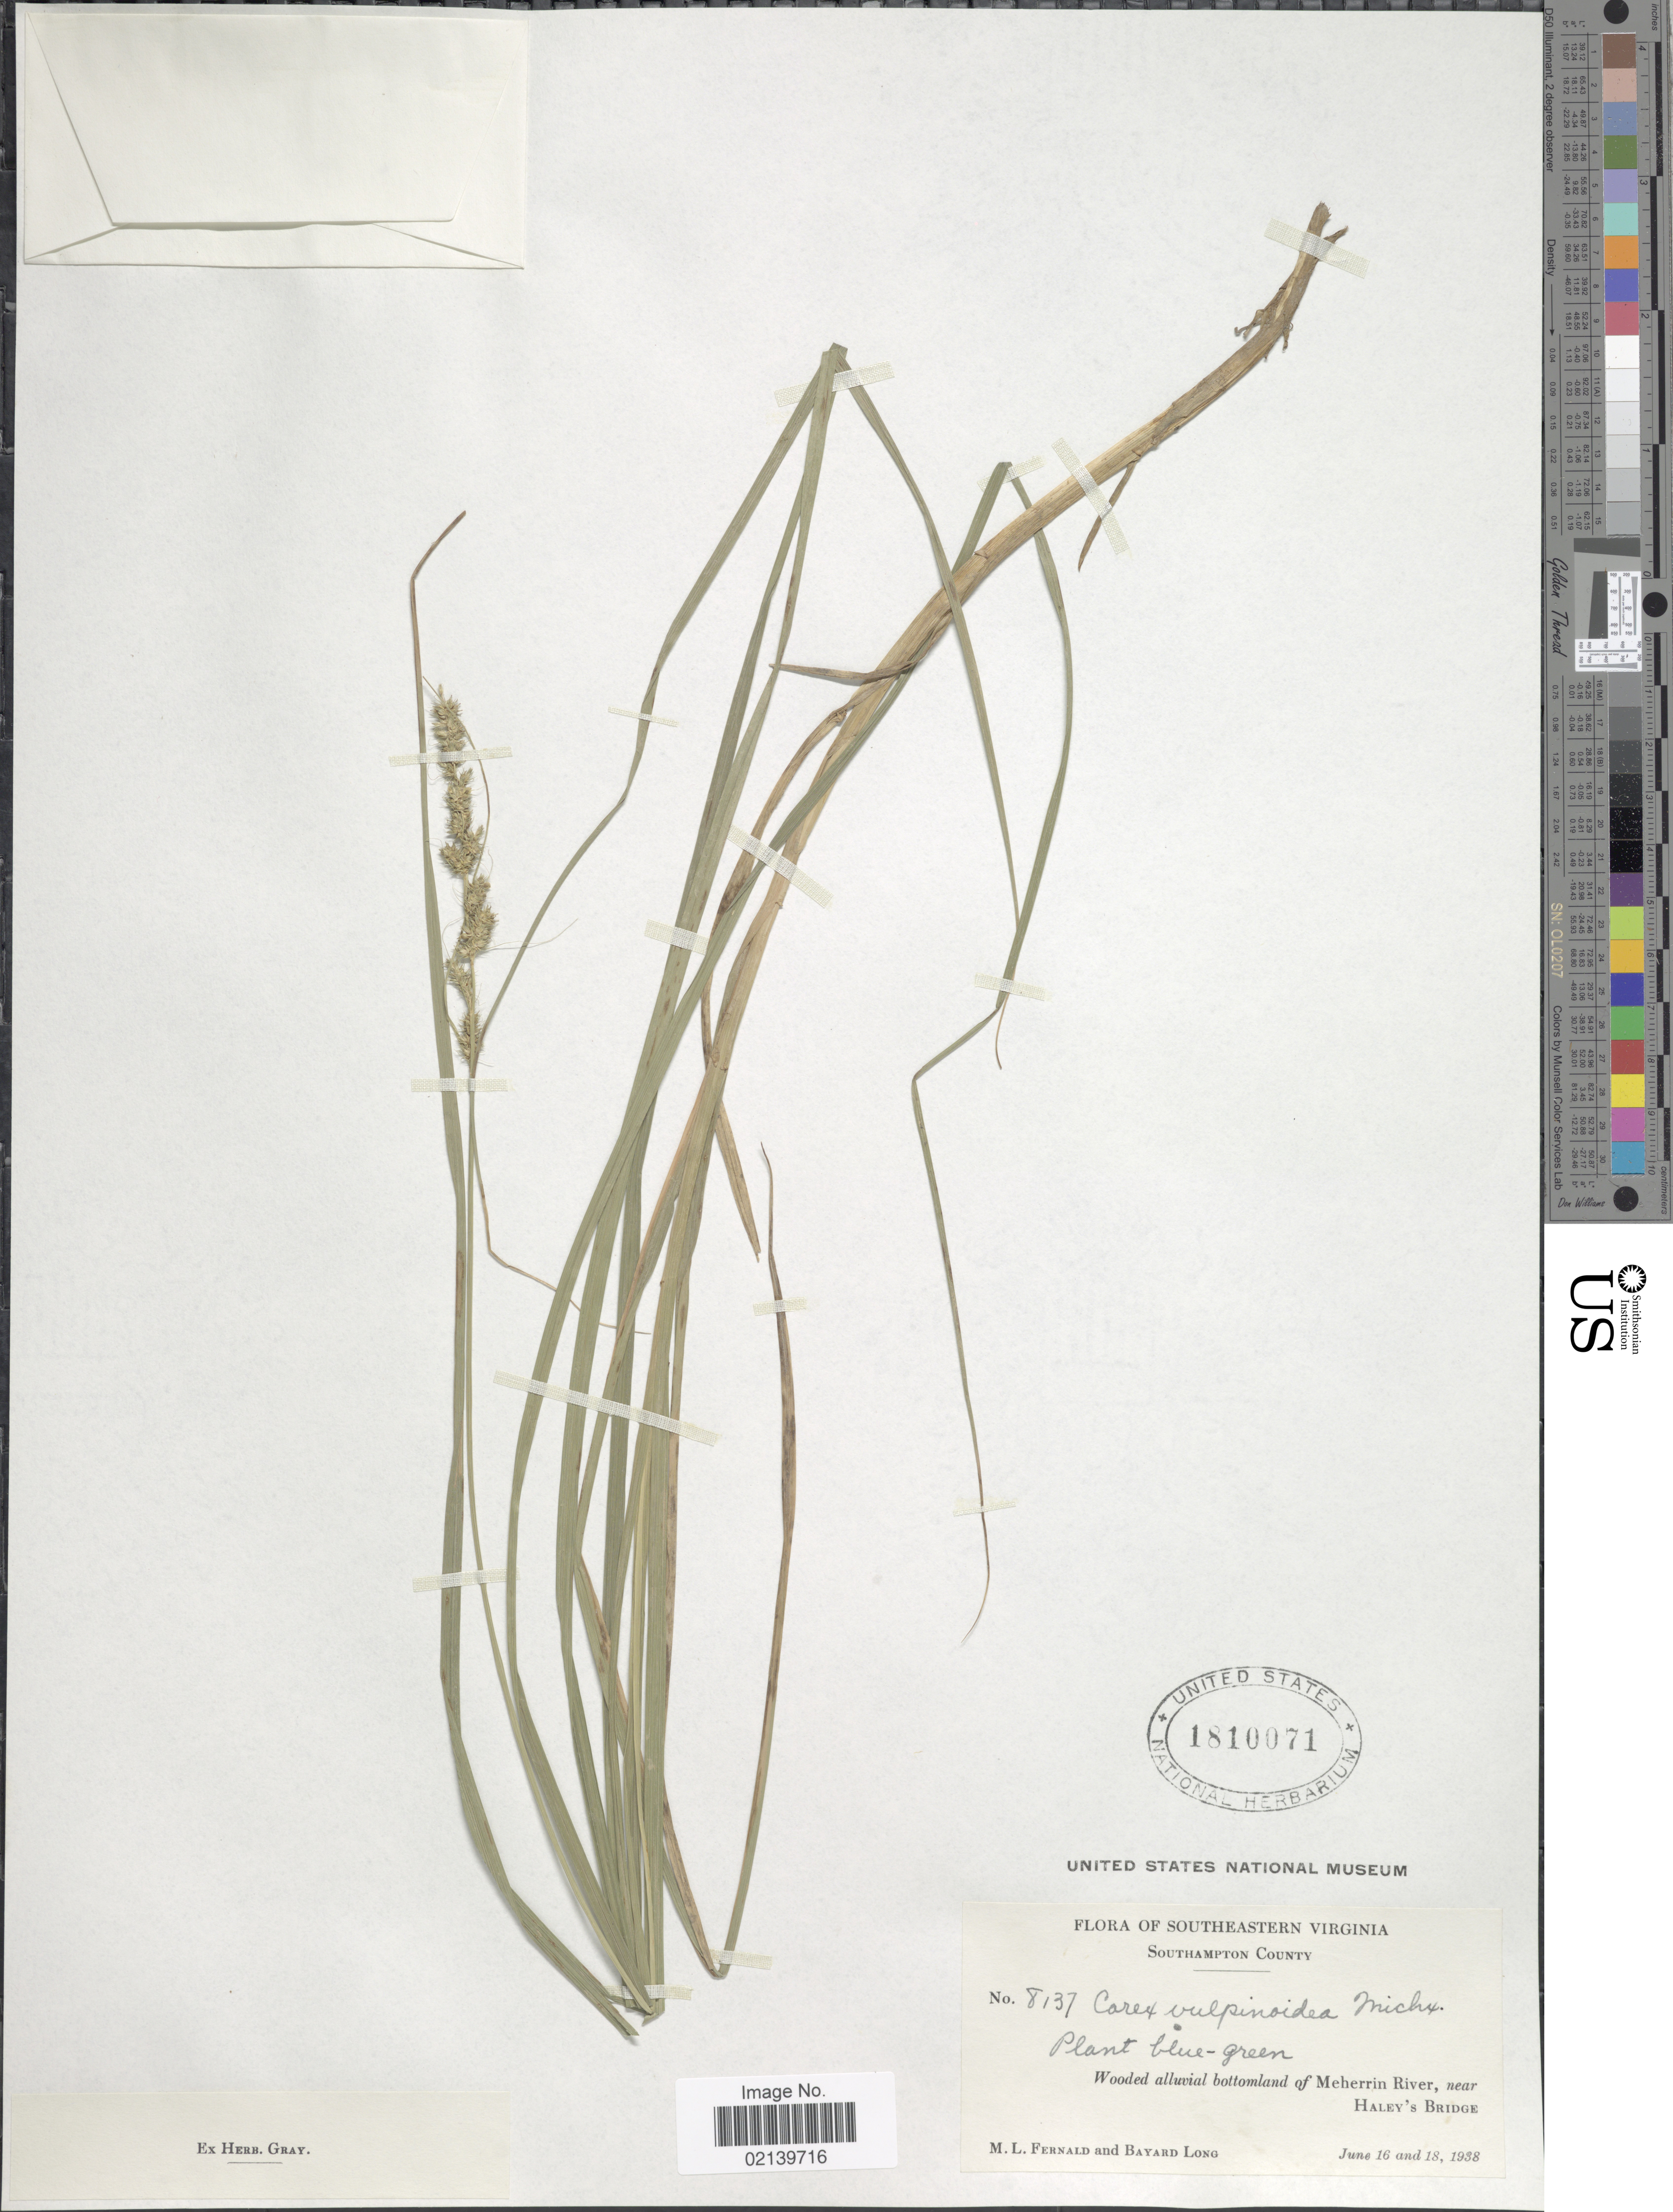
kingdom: Plantae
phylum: Tracheophyta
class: Liliopsida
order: Poales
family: Cyperaceae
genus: Carex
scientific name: Carex vulpinoidea Michx.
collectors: M. L. Fernald & B. Long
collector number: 8137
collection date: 1938-06-16/1938-06-18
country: United States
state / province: Virginia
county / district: Southampton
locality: Southeastern Virginia, Southampton County, Wooded alluvial bottomland of Meherrin River, near Haley's Bridge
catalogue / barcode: US 1810071